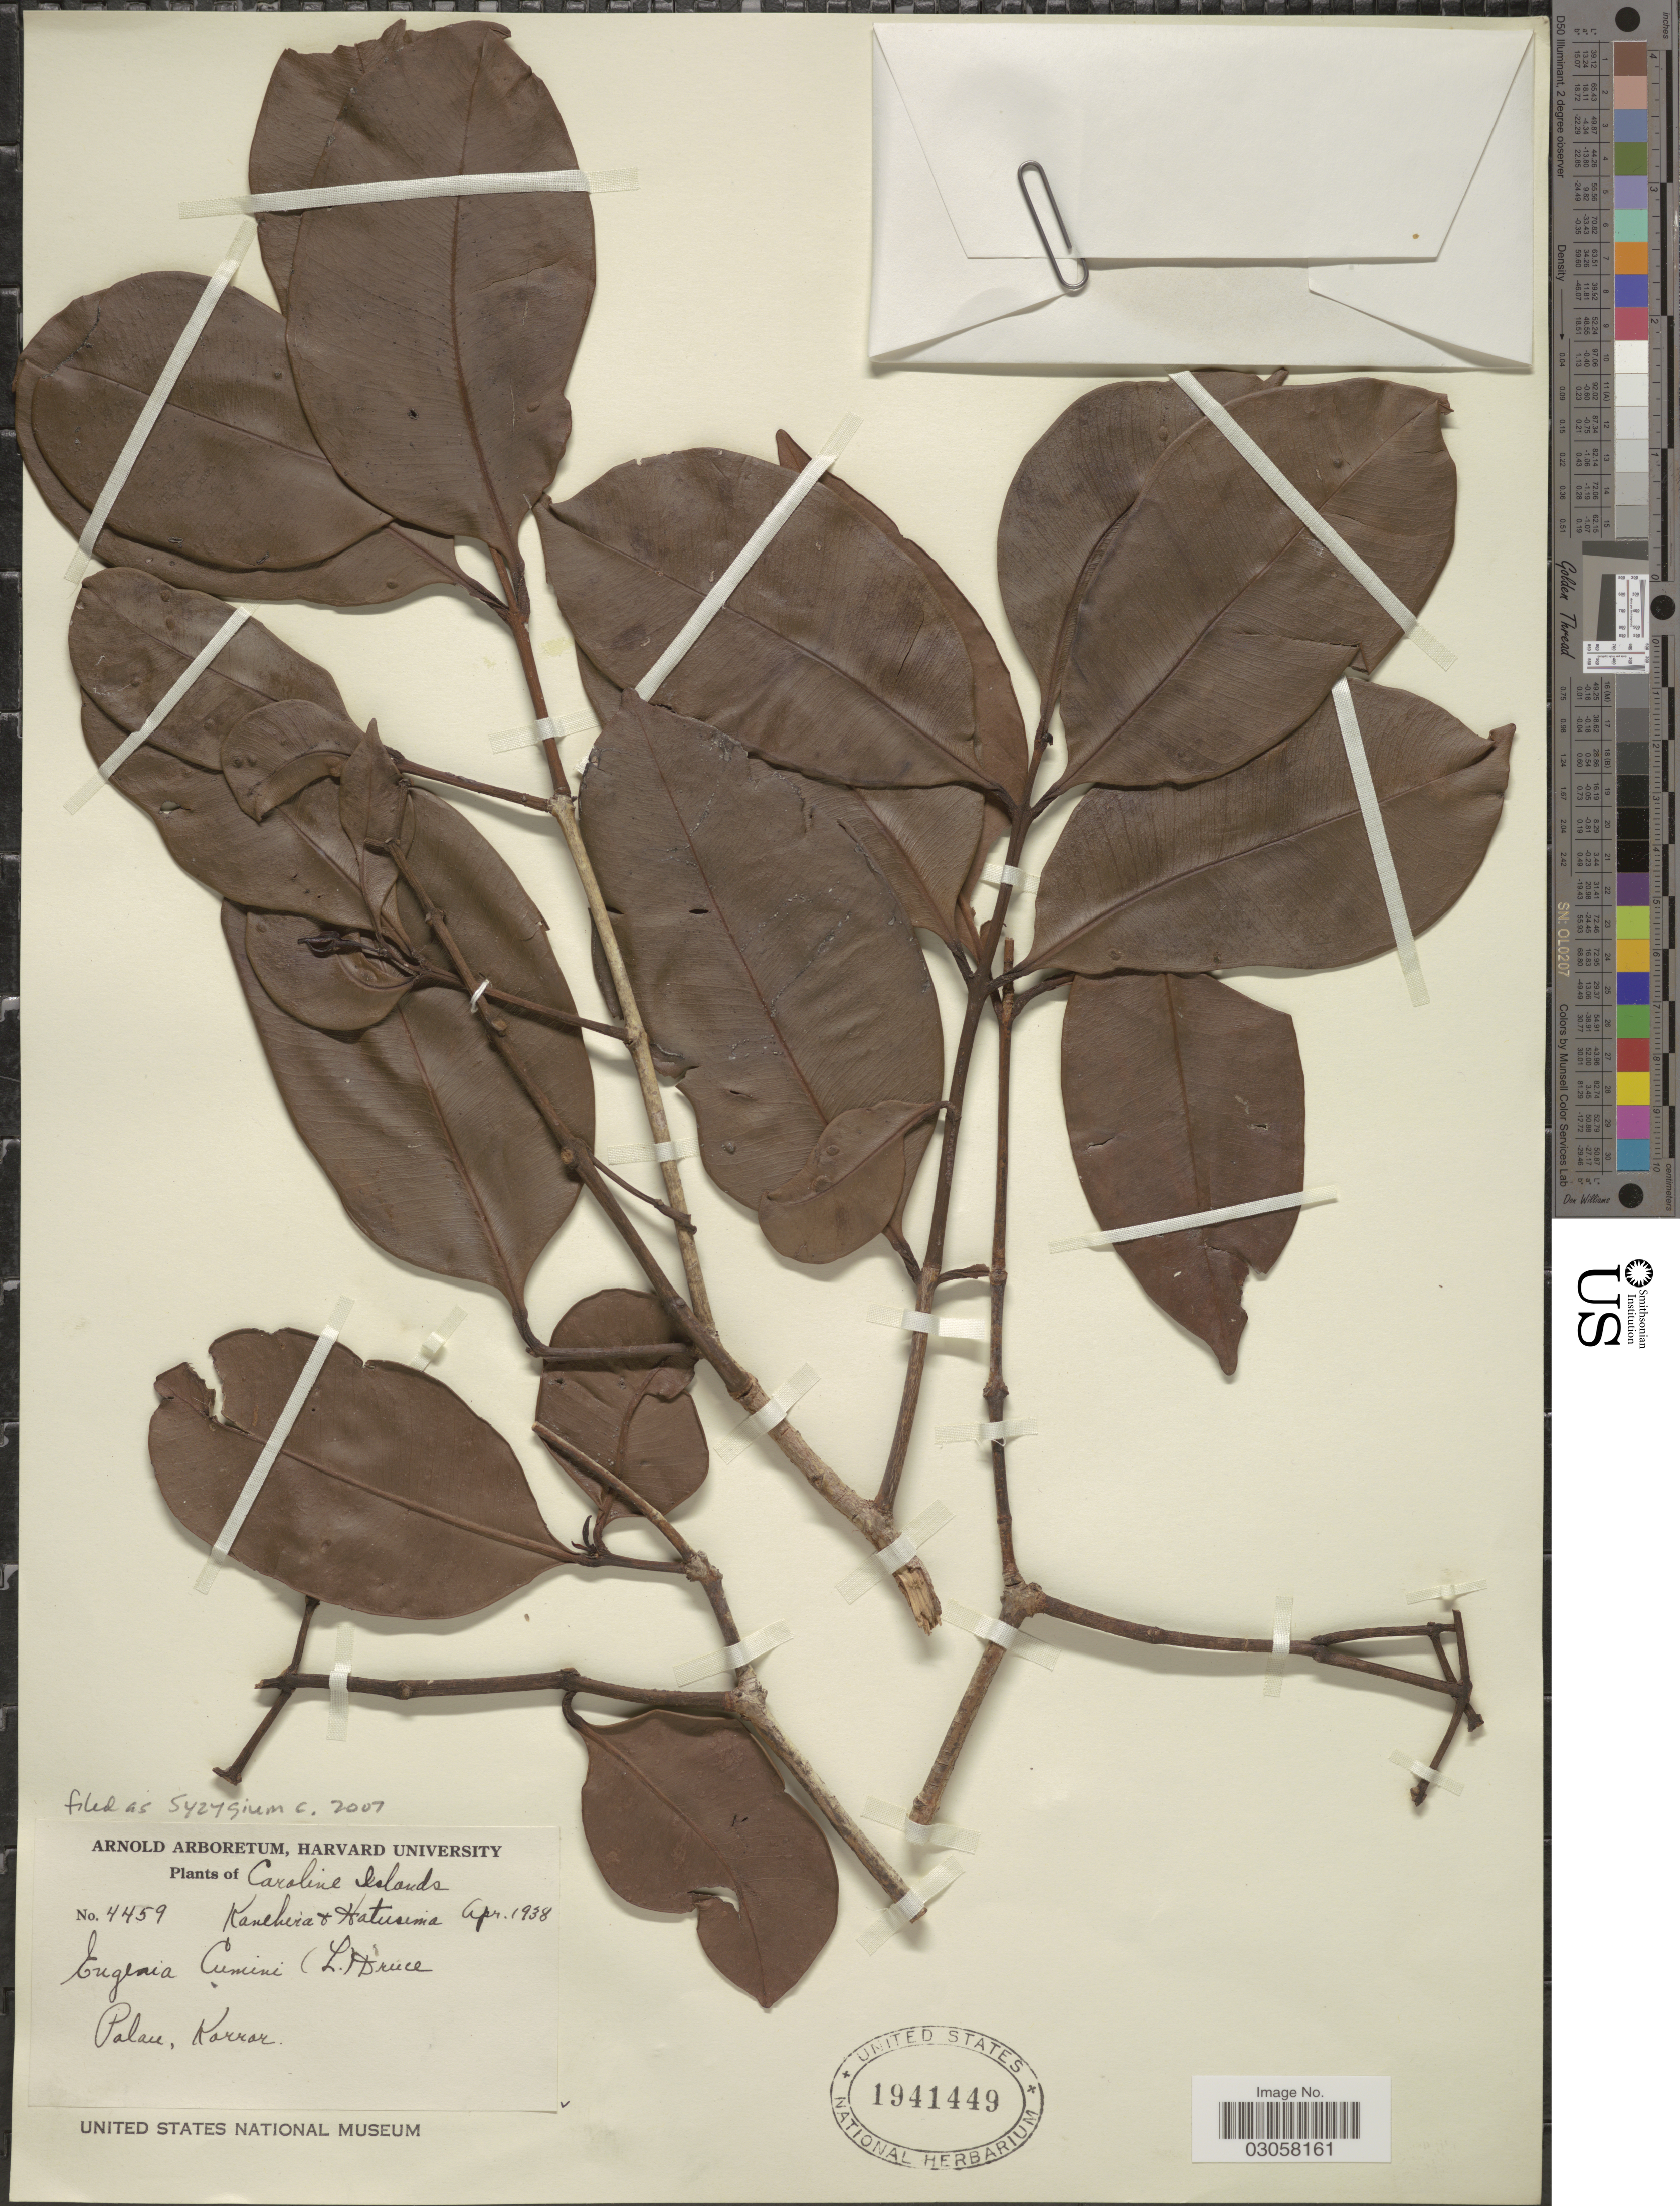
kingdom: Plantae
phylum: Tracheophyta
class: Magnoliopsida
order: Myrtales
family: Myrtaceae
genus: Syzygium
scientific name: Syzygium cumini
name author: (L.) Skeels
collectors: Kanehira & -. Hatusima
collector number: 4459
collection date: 1938-04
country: Palau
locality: Caroline Islands. Palau, Korror.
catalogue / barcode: US 1941449